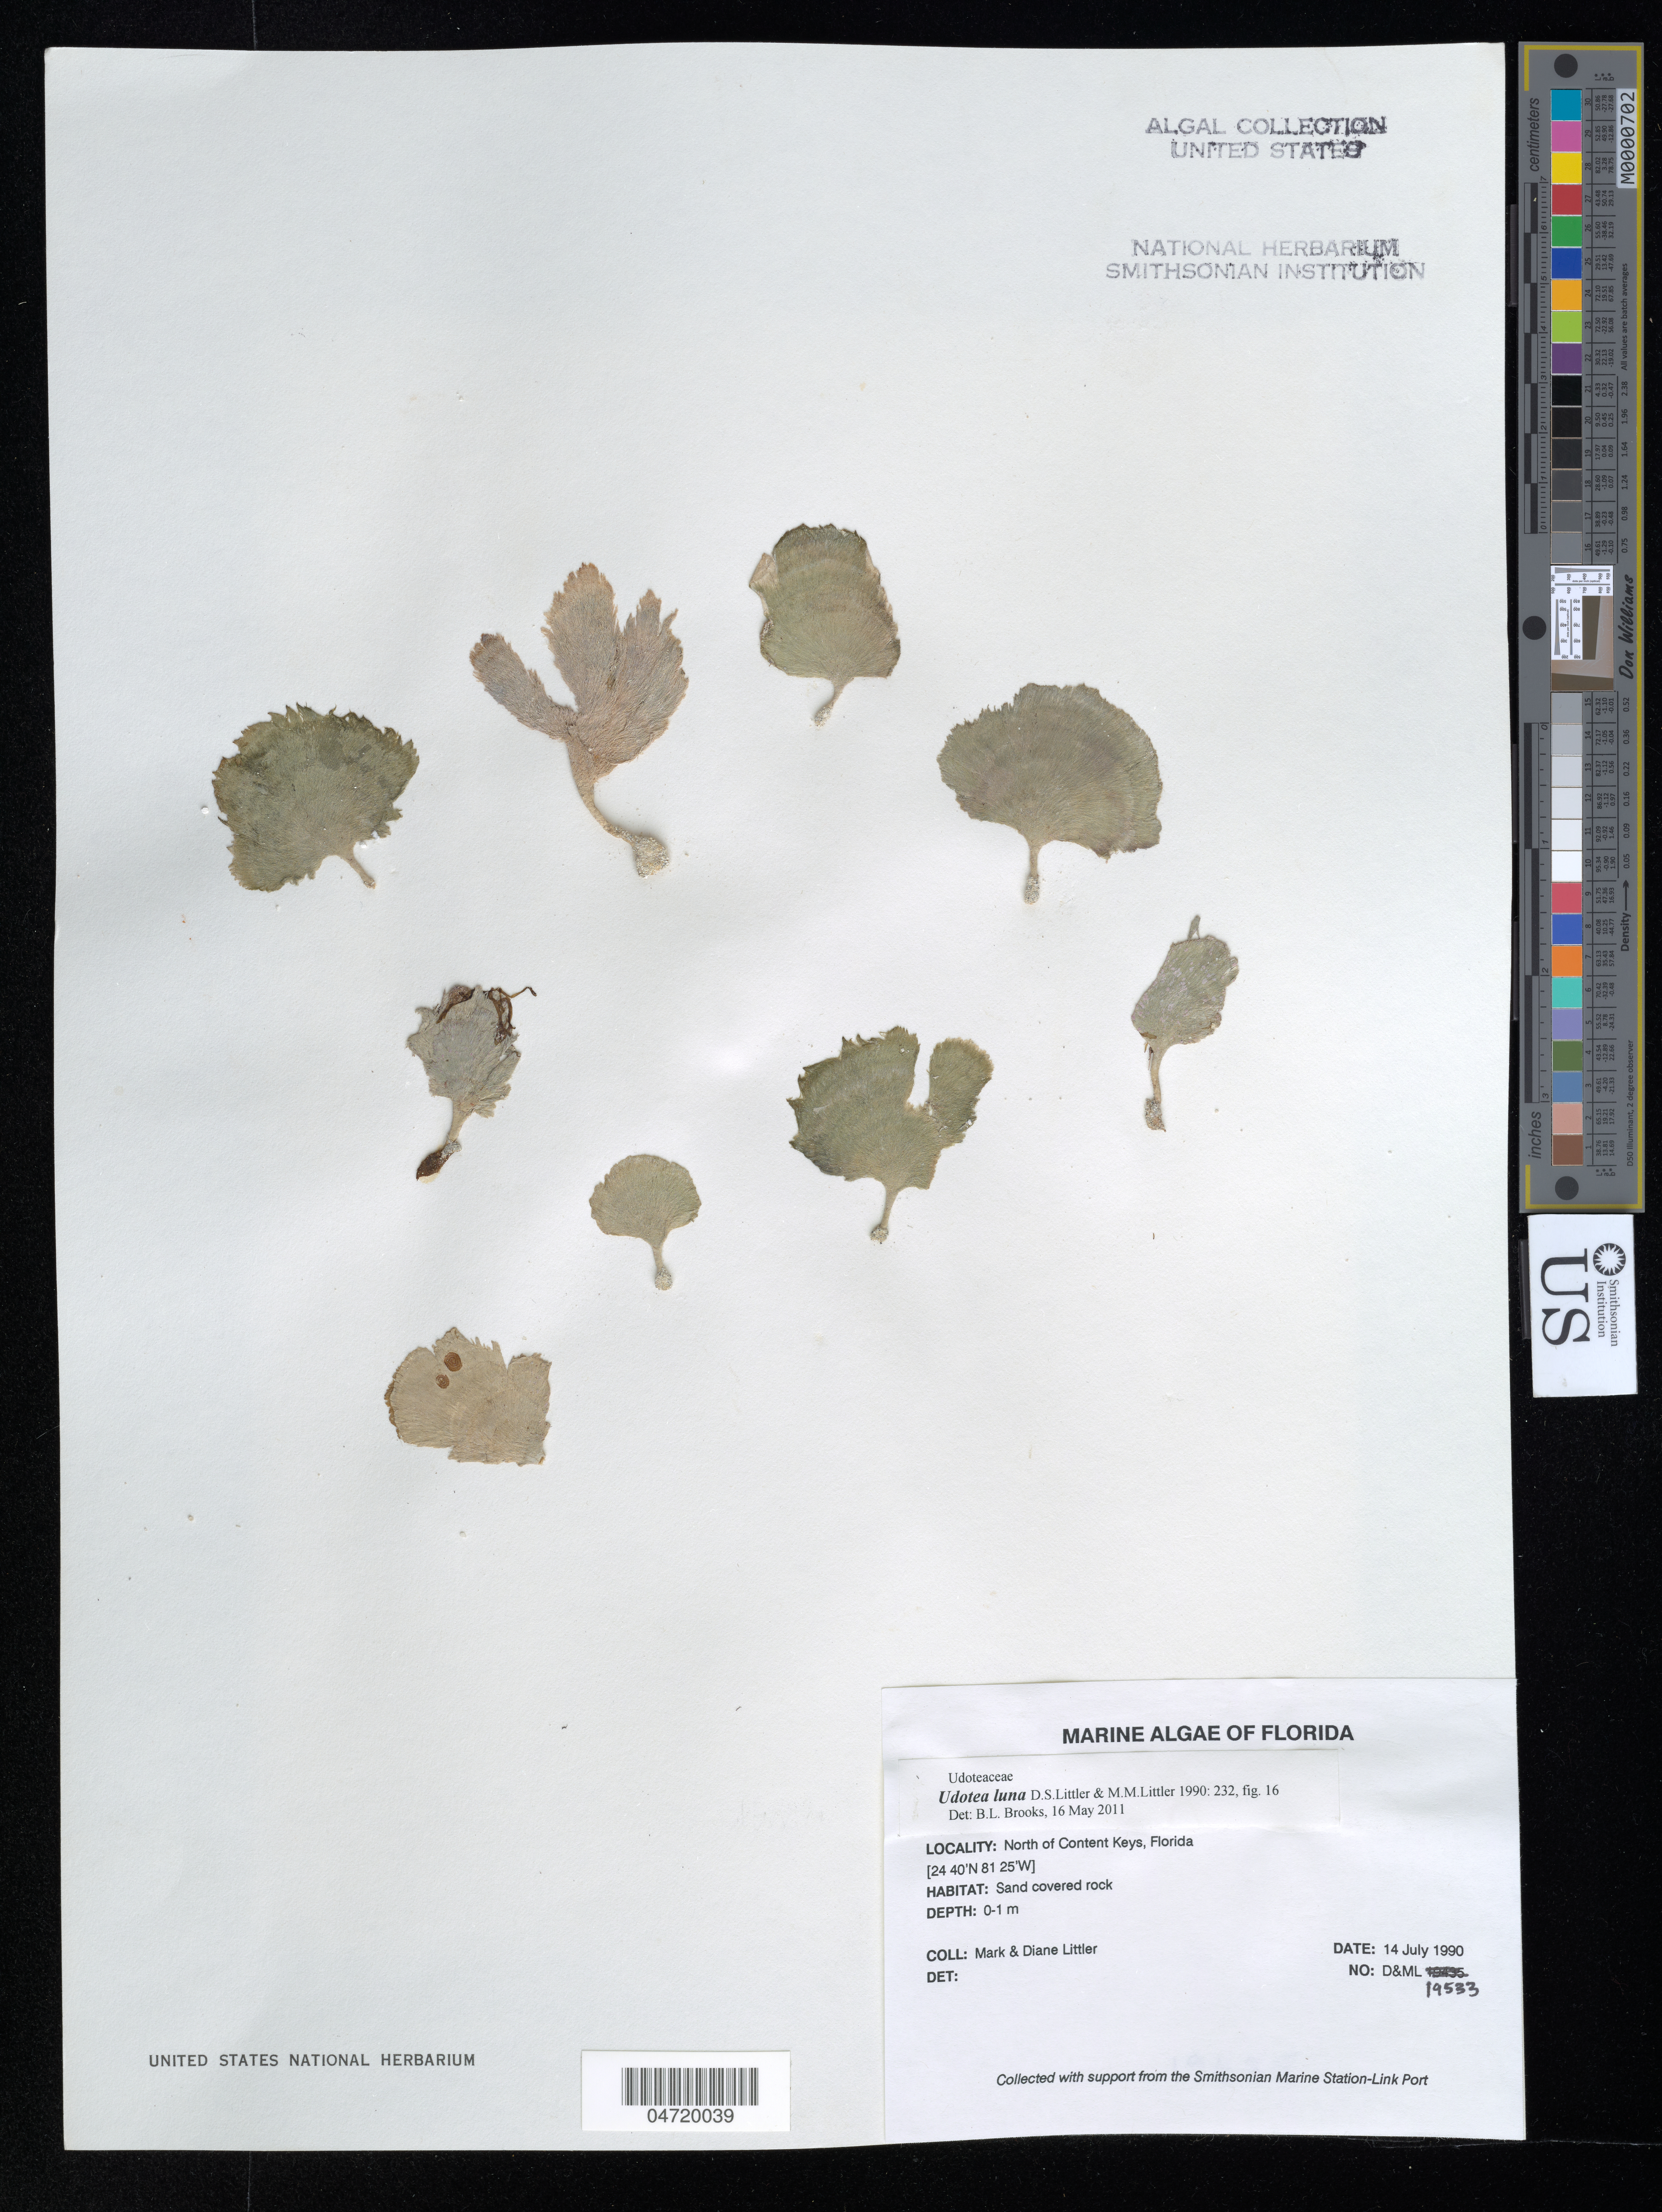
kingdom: Plantae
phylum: Chlorophyta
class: Ulvophyceae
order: Bryopsidales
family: Udoteaceae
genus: Udotea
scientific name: Udotea luna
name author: D.S. Littler & Littler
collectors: M. Littler & D. S. Littler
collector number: D&ML19533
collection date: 1990-07-14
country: United States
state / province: Florida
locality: North of Content Keys.